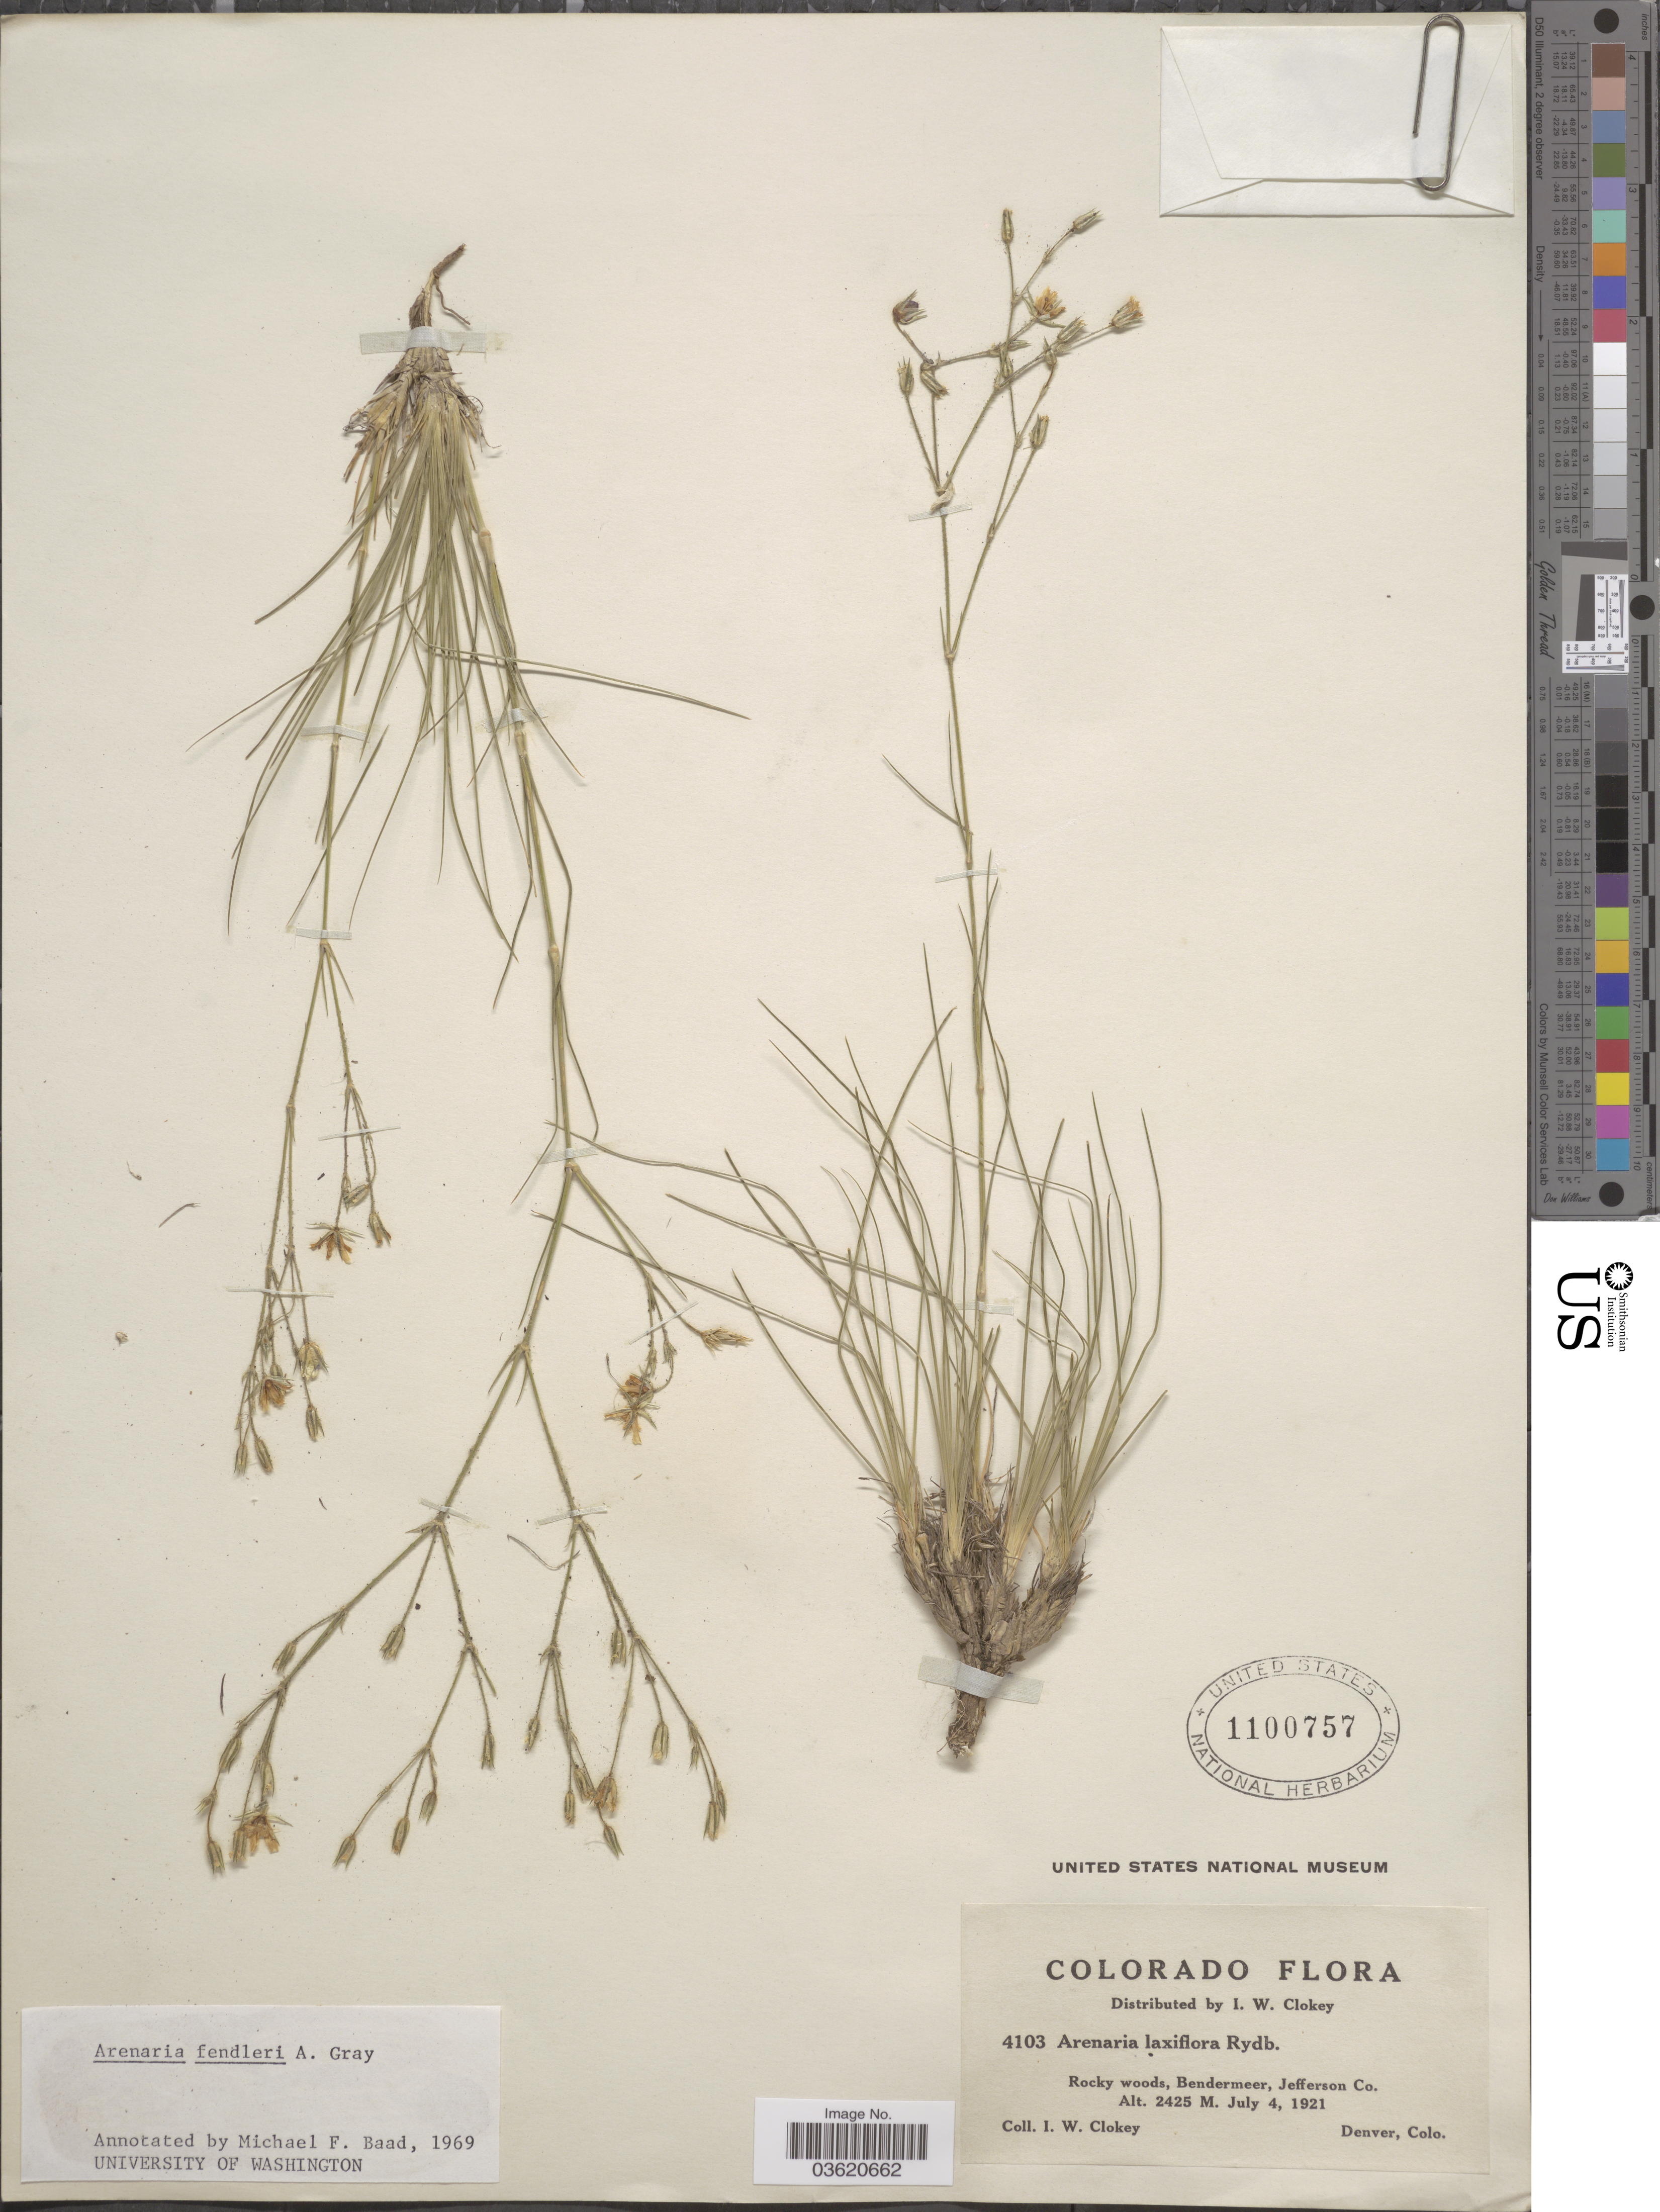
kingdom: Plantae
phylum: Tracheophyta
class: Magnoliopsida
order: Caryophyllales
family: Caryophyllaceae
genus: Eremogone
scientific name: Eremogone fendleri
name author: (A. Gray) Ikonn.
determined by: U.S. National Herbarium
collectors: I. W. Clokey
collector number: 4103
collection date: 1921-07-04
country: United States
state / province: Colorado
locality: Bendermeer, Jefferson Co.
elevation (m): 2425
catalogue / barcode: US 1100757